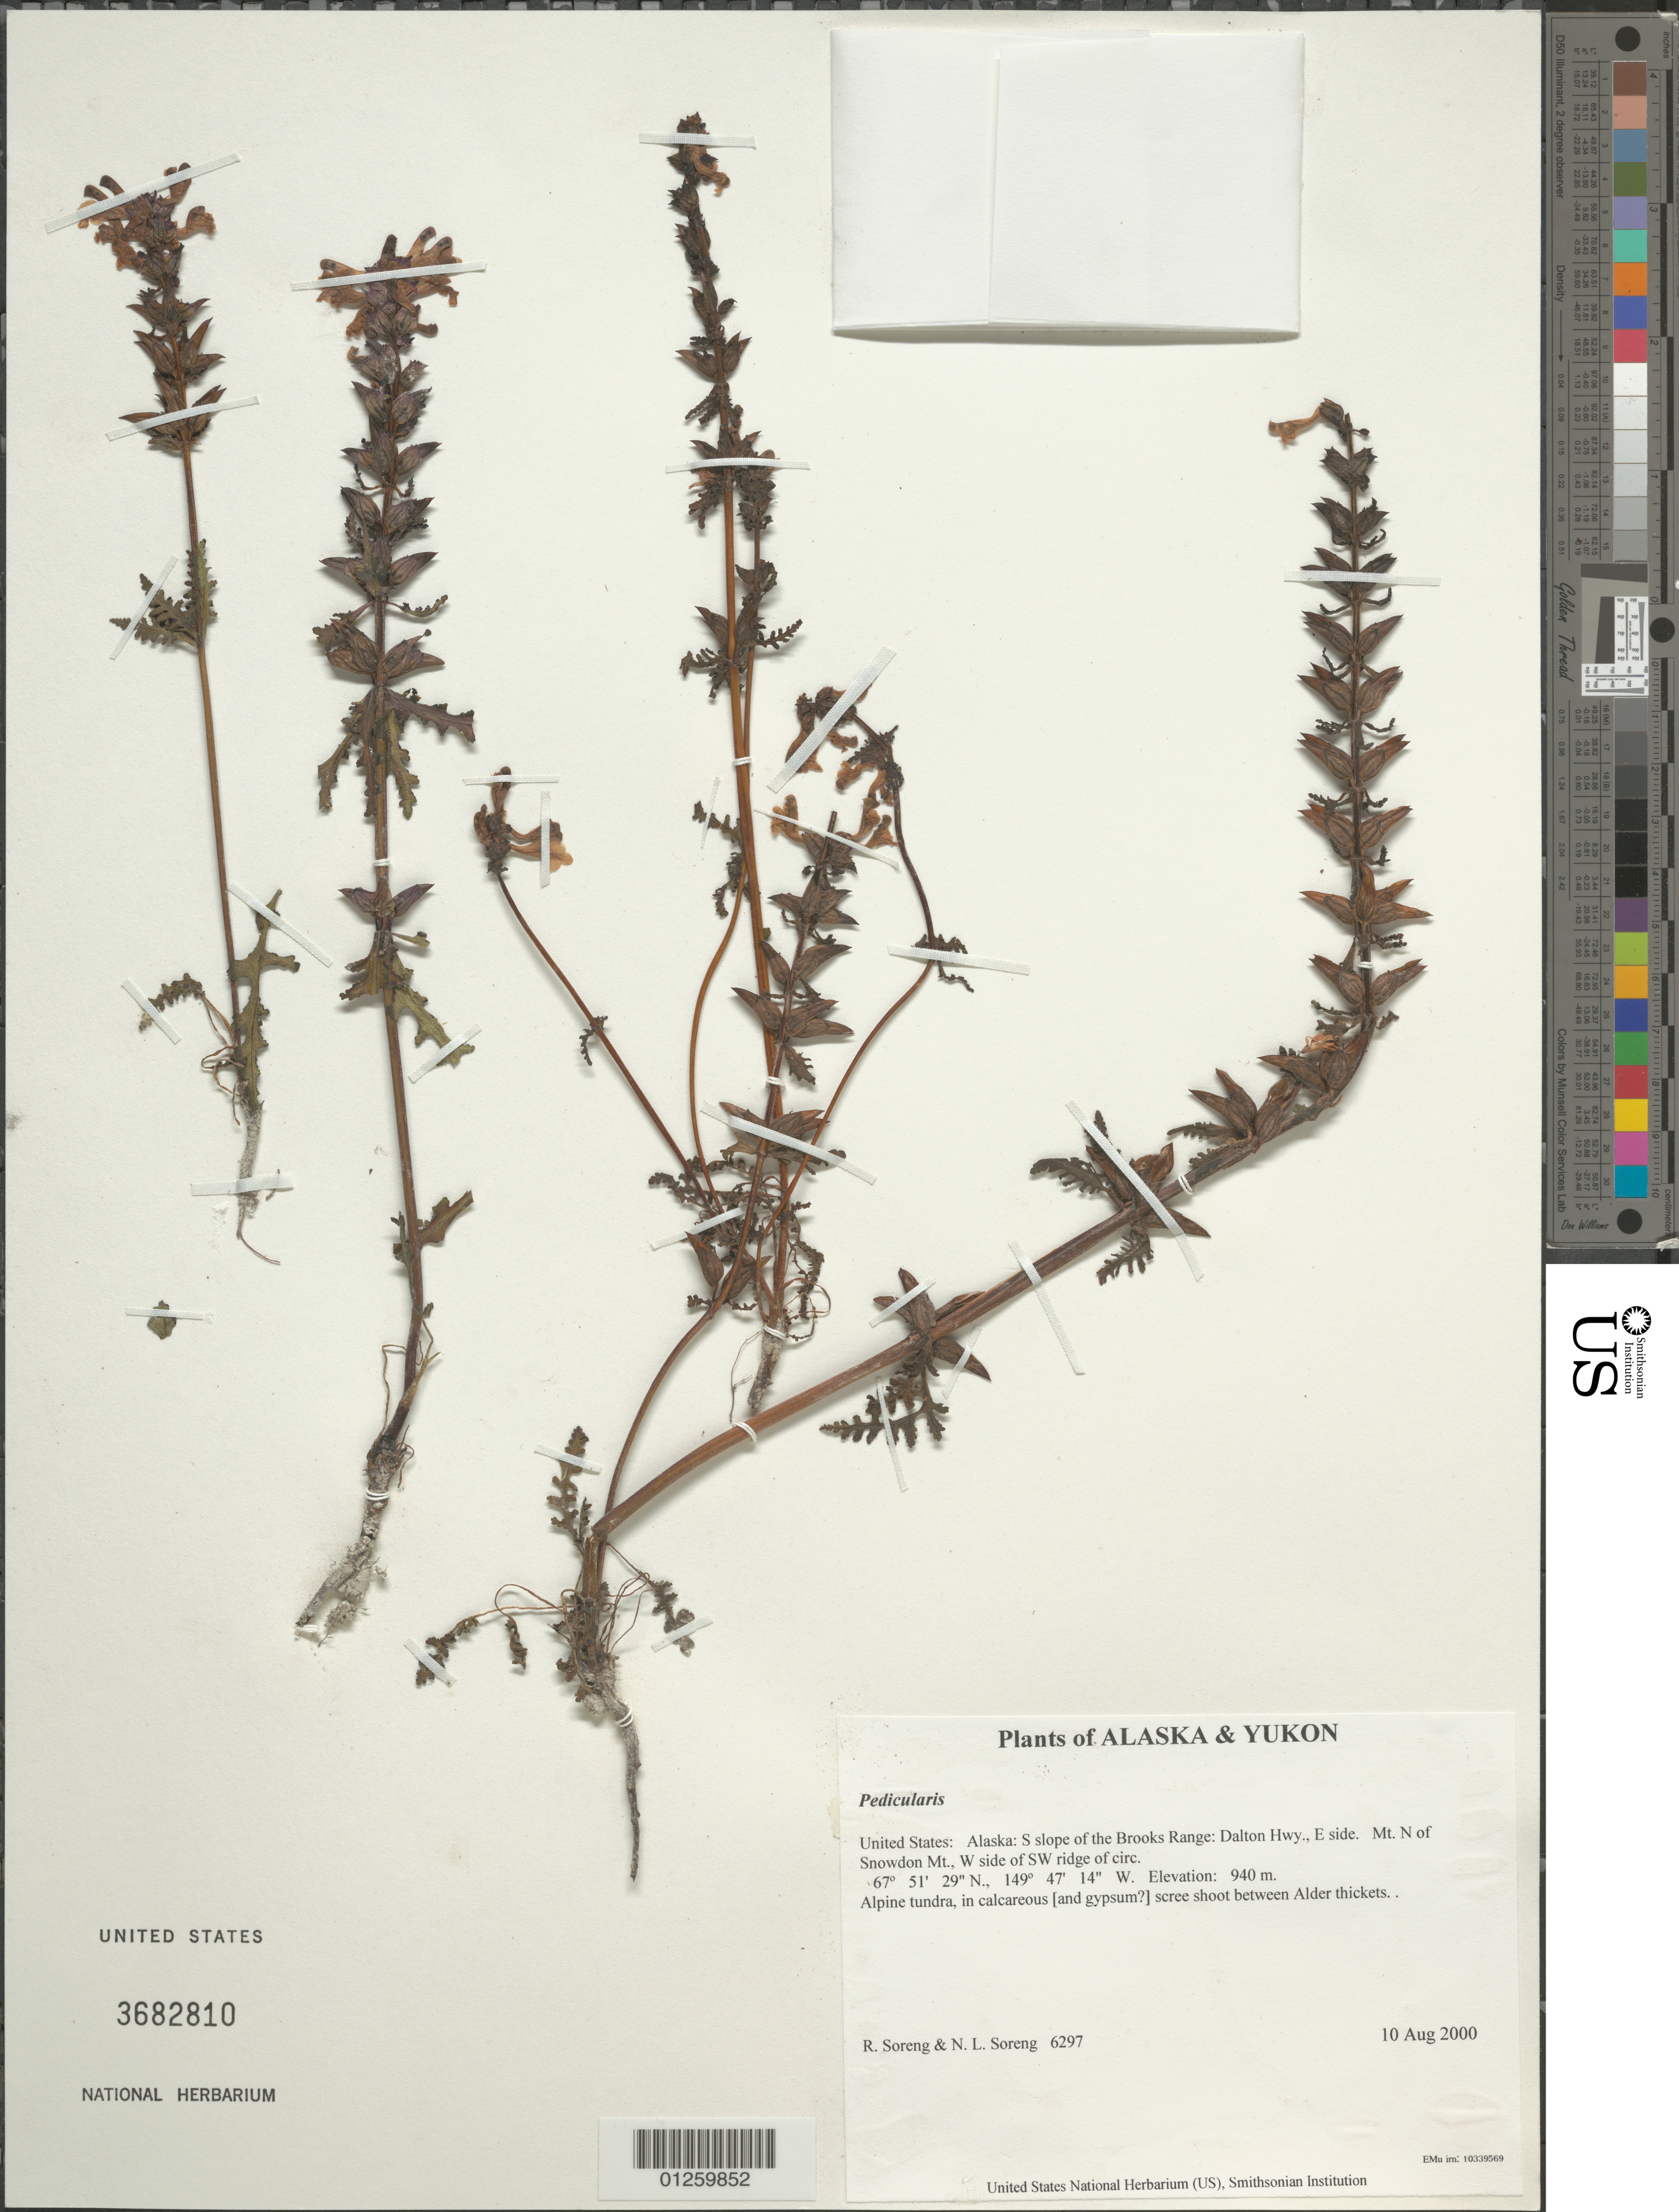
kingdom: Plantae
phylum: Tracheophyta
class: Magnoliopsida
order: Lamiales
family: Orobanchaceae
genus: Pedicularis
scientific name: Pedicularis sp.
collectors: R. J. Soreng & N. L. Soreng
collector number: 6297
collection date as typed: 10 Aug 2000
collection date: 2000-08-10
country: United States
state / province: Alaska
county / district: S slope of the Brooks Range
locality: Dalton Hwy., E side. Mt. N of Snowdon Mt., W side of SW ridge of circ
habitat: Alpine tundra, in calcareous [and gypsum?] scree shoot between Alder thickets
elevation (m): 940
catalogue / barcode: US 3682810